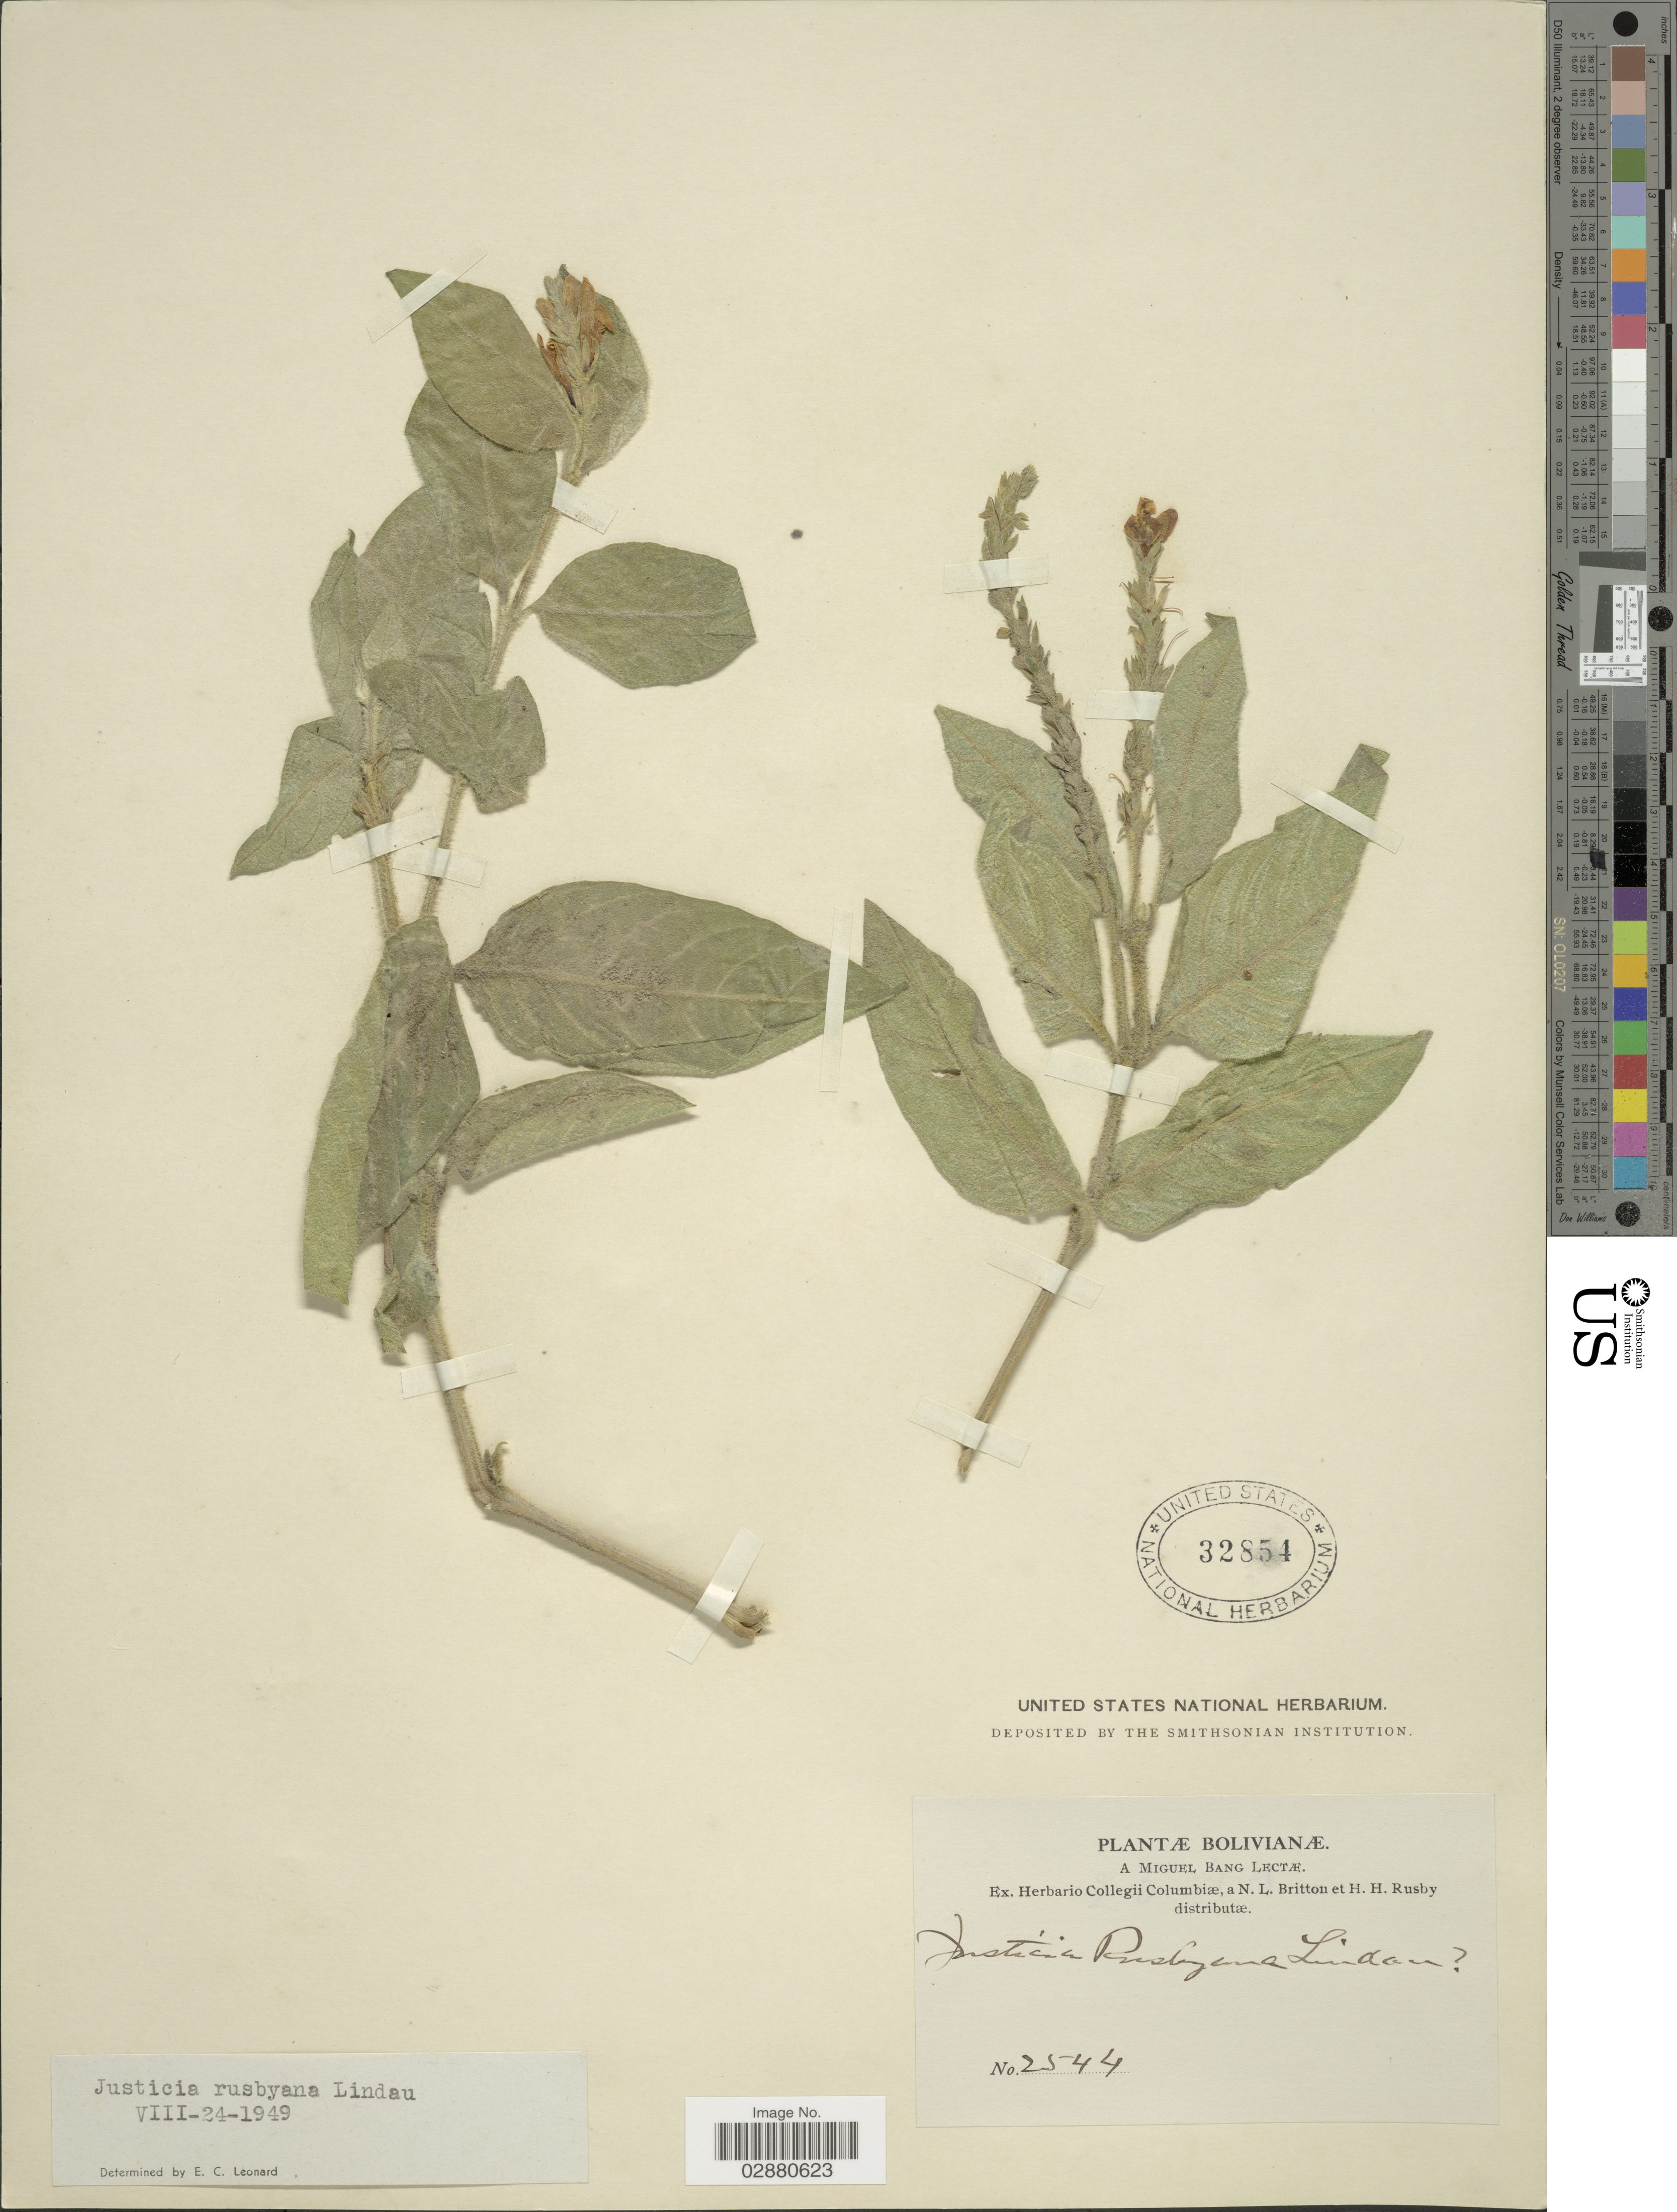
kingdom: Plantae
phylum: Tracheophyta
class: Magnoliopsida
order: Lamiales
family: Acanthaceae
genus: Justicia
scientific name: Justicia rusbyana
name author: Lindau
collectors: M. Bang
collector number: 2544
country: Bolivia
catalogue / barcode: US 32854